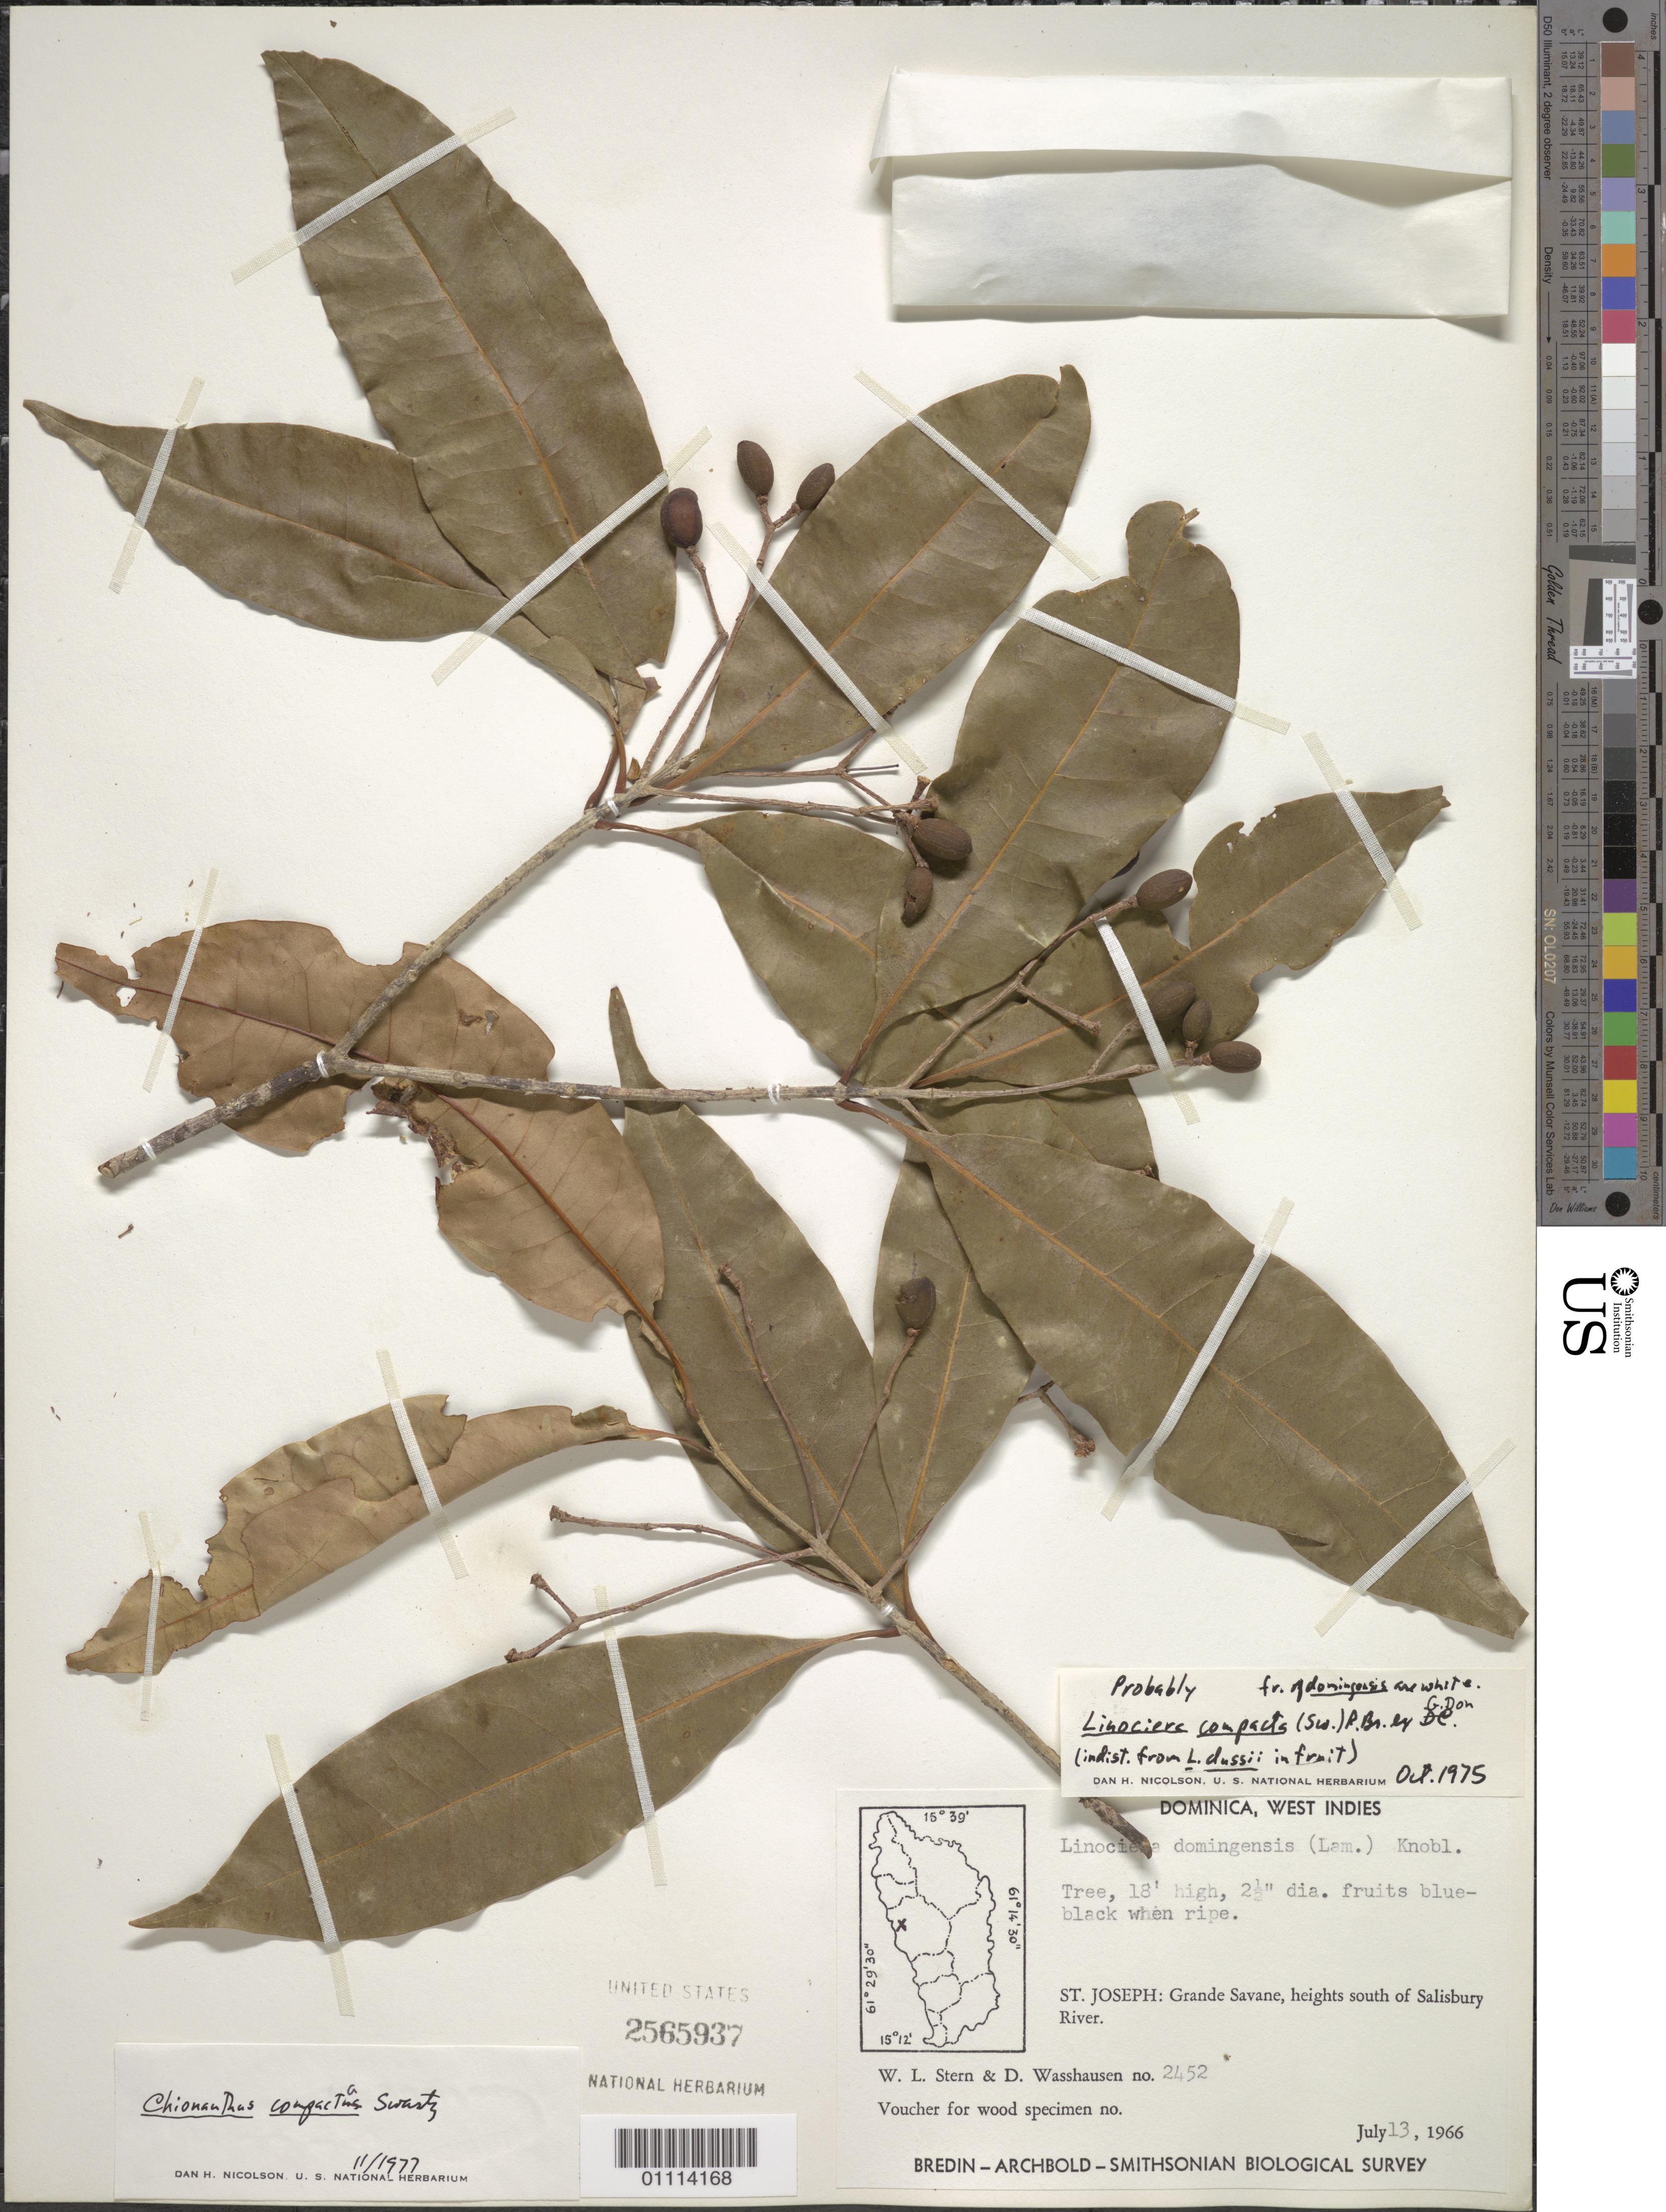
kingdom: Plantae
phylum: Tracheophyta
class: Magnoliopsida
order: Lamiales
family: Oleaceae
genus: Chionanthus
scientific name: Chionanthus compactus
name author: Sw.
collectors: W. L. Stern & D. C. Wasshausen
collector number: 2452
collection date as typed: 13 Jul 1966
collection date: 1966-07-13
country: Dominica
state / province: St. Joseph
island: Dominica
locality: St. Joseph: Grande Savane, heights S of Salisbury River.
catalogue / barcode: US 2565937